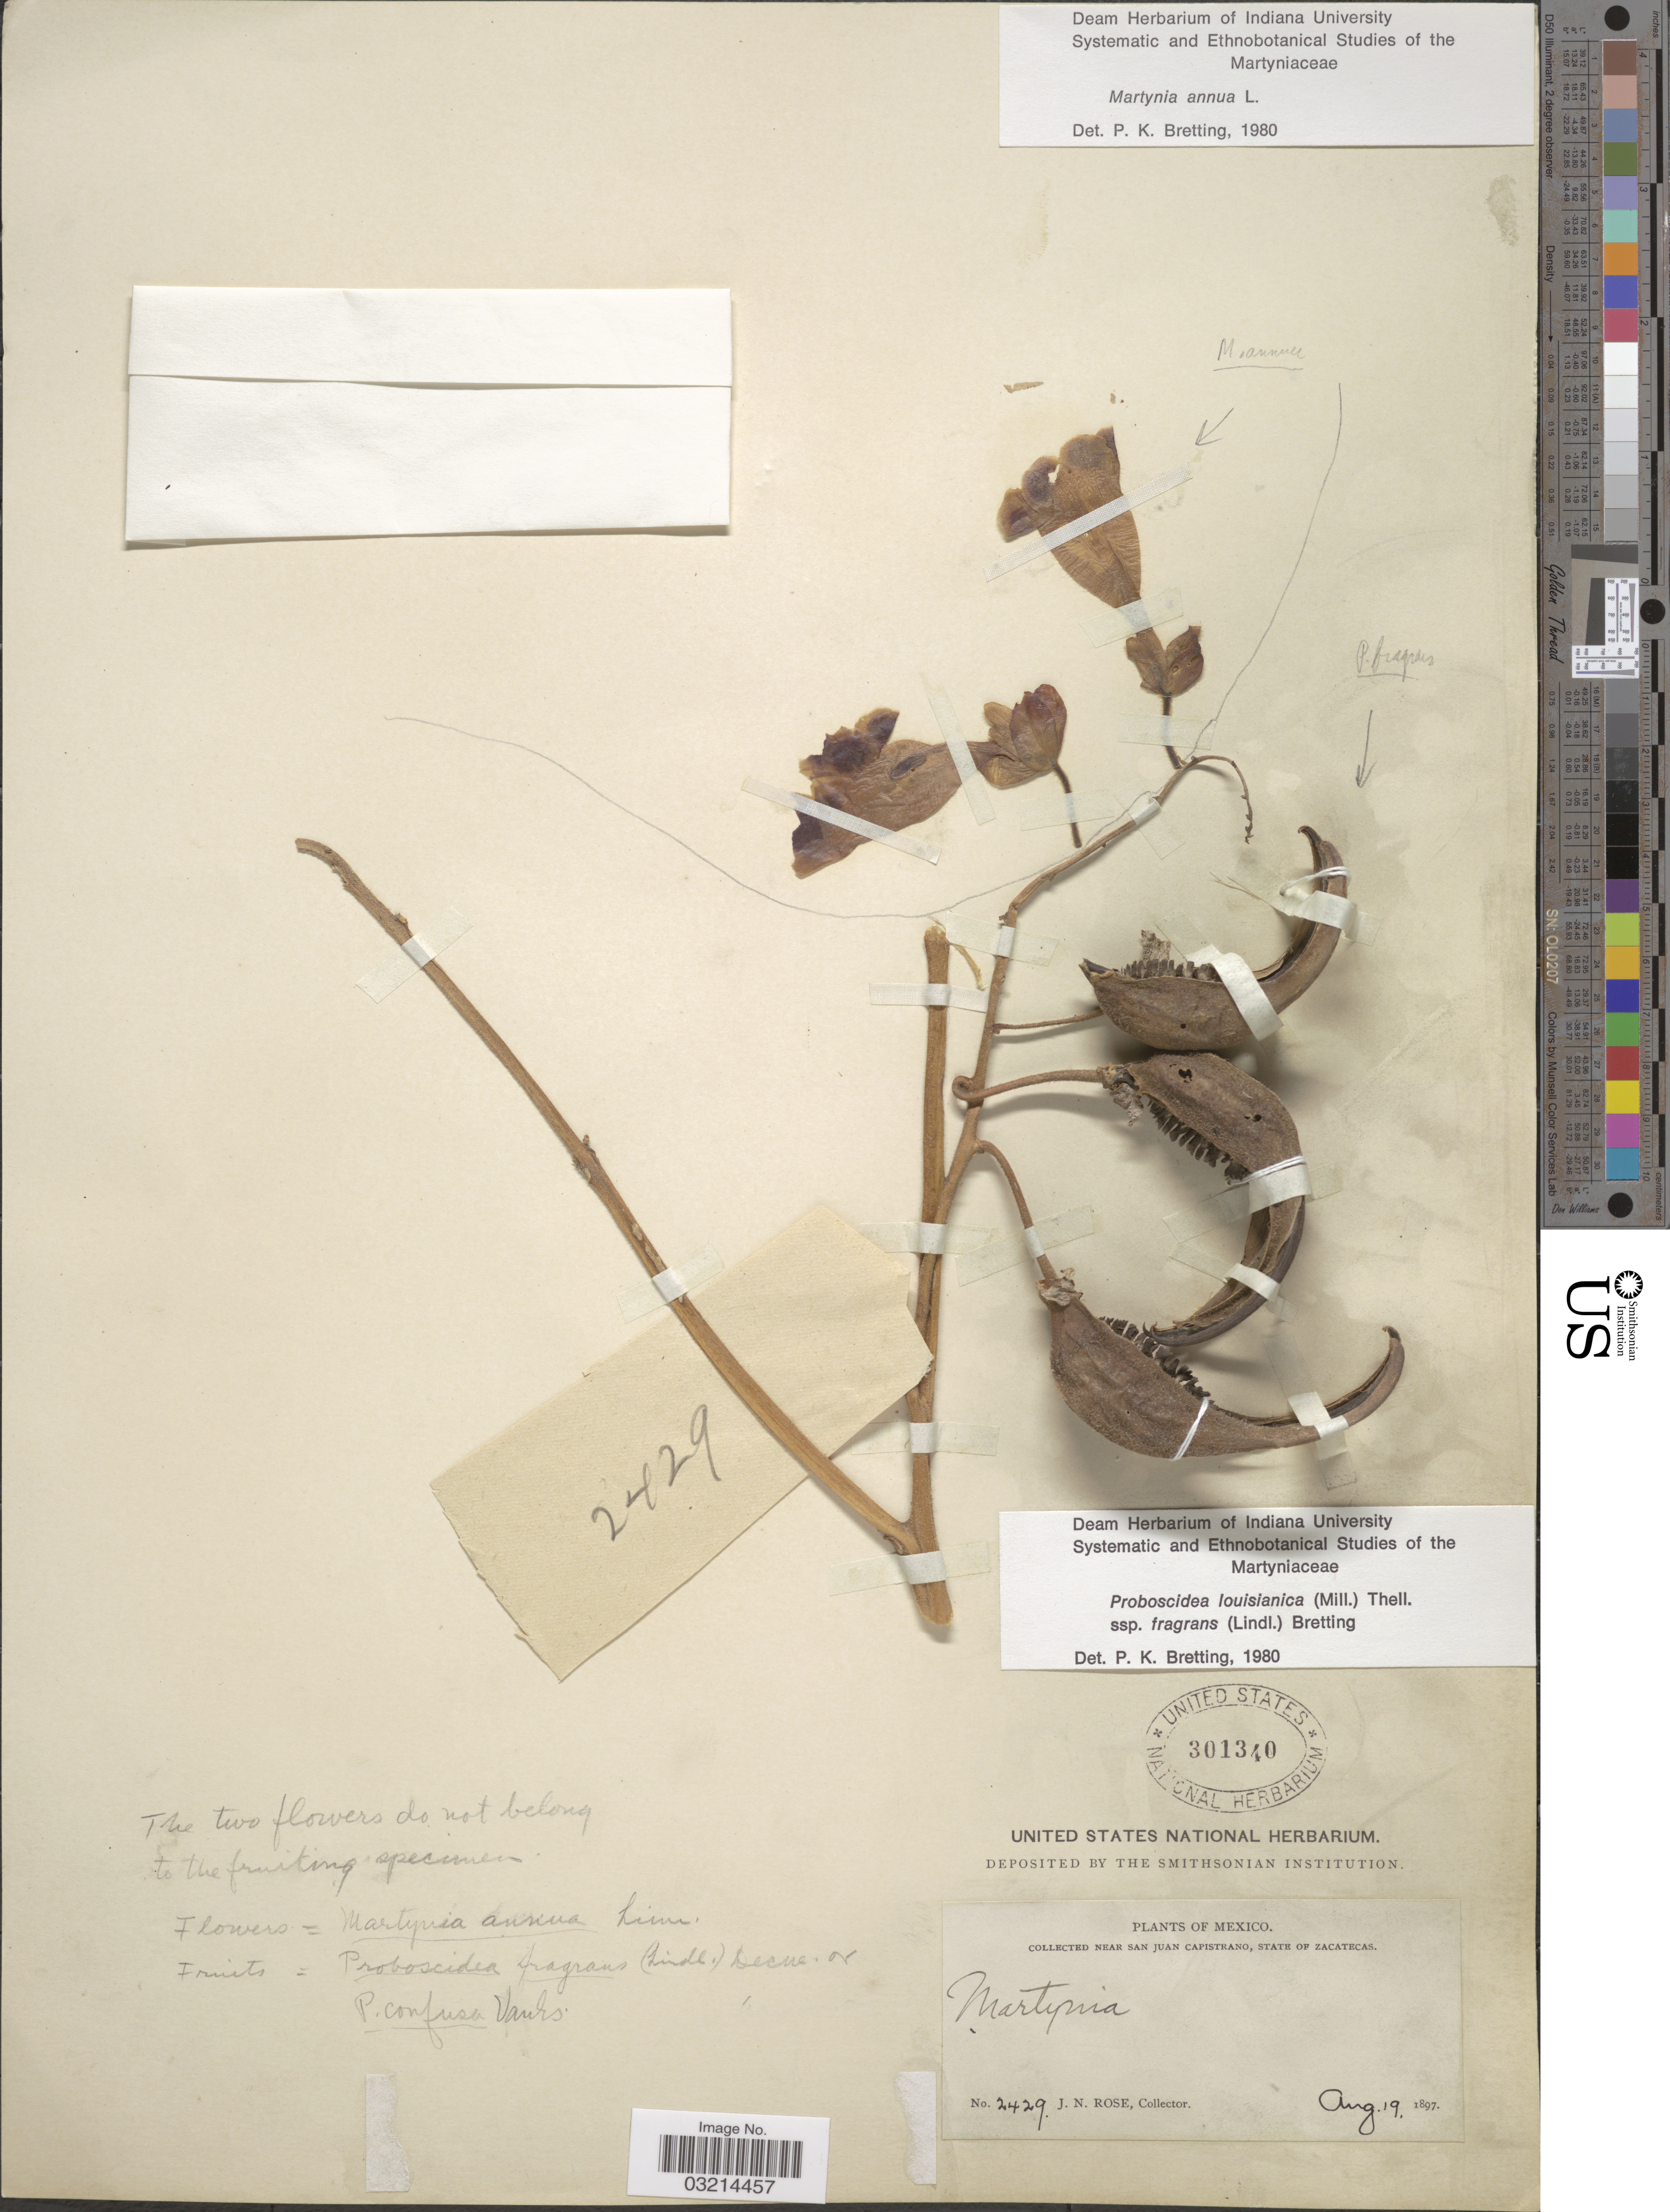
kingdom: Plantae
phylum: Tracheophyta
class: Magnoliopsida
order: Lamiales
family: Martyniaceae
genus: Proboscidea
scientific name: Proboscidea louisianica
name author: Thell.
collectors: J. N. Rose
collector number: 2429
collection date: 1897-08-19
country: Mexico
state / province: Zacatecas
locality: Near San Juan Capistrano.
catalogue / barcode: US 301340